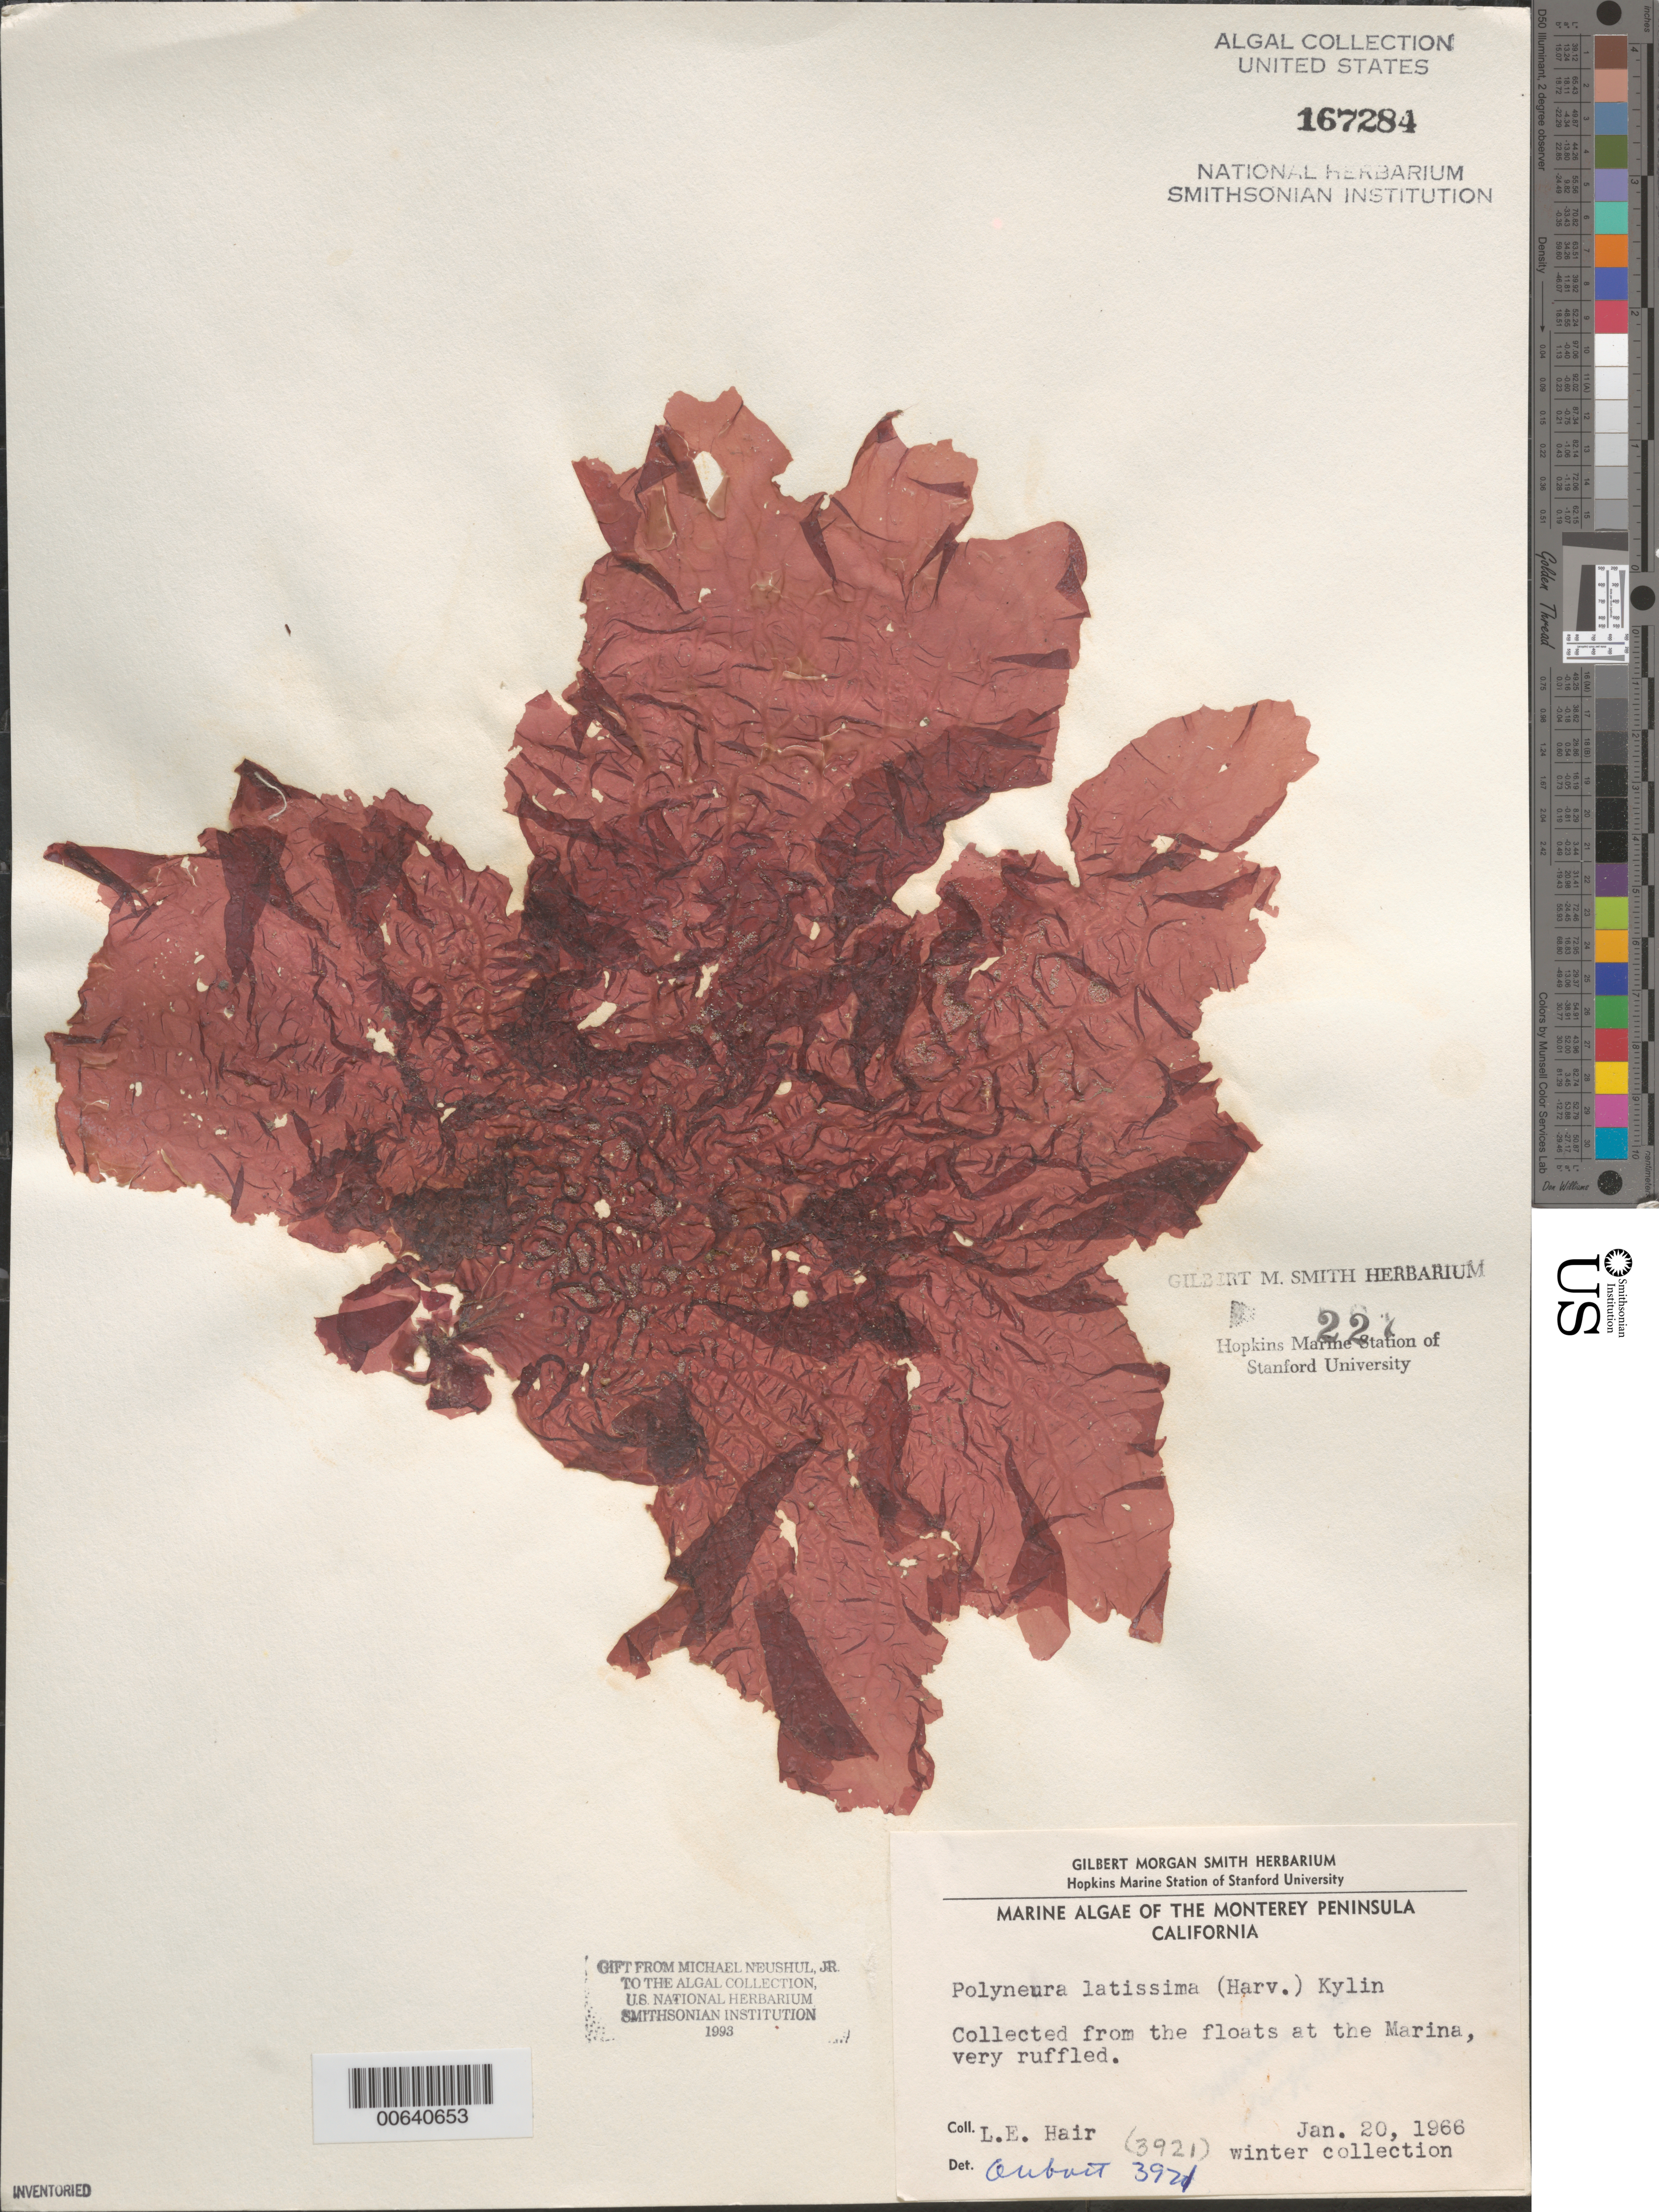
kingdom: Plantae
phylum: Rhodophyta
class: Florideophyceae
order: Ceramiales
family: Delesseriaceae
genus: Polyneura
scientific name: Polyneura latissima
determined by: Abbott, Isabella A.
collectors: L. Hair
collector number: IAA 3921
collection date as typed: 20 Jan 1966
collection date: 1966-01-20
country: United States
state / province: California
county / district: Monterey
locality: Monterey Marina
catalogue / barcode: US 167284